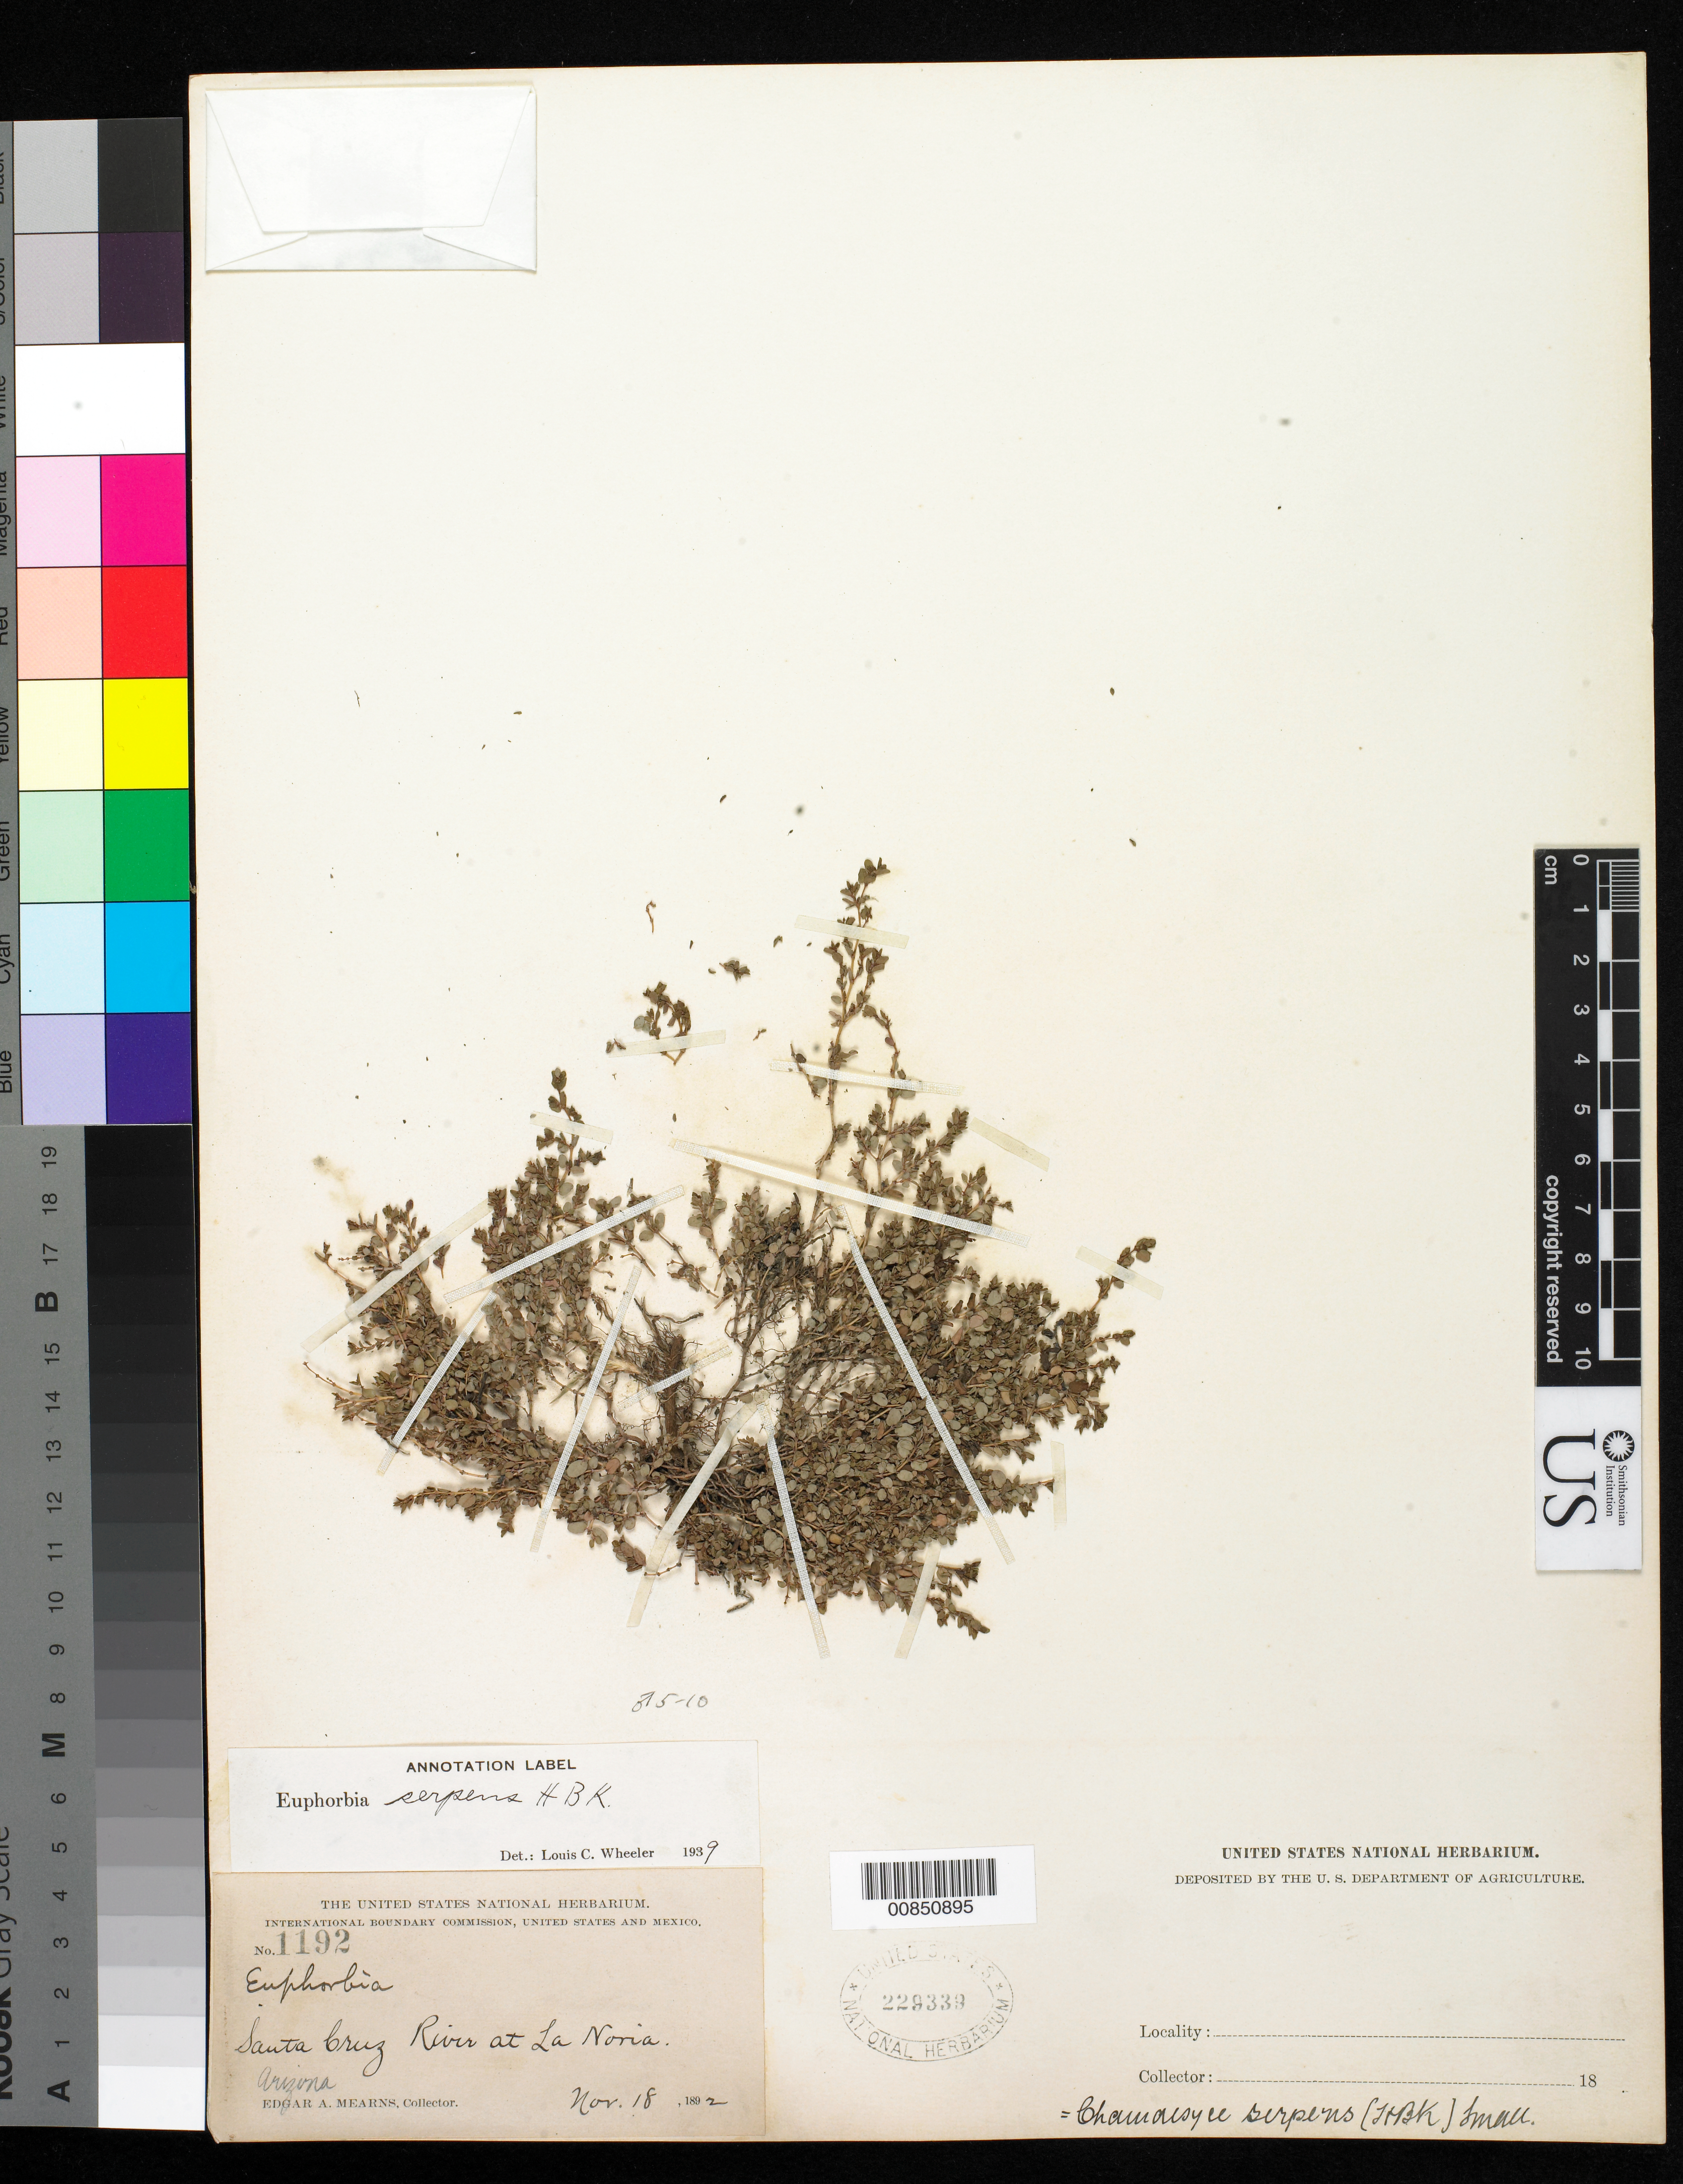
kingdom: Plantae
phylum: Tracheophyta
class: Magnoliopsida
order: Malpighiales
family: Euphorbiaceae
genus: Euphorbia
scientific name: Euphorbia serpens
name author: Kunth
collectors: E. A. Mearns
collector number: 1192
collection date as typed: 18 Nov 1892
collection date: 1892-11-18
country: United States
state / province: Arizona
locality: Santa Cruz River at La Noria.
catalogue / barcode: US 229339